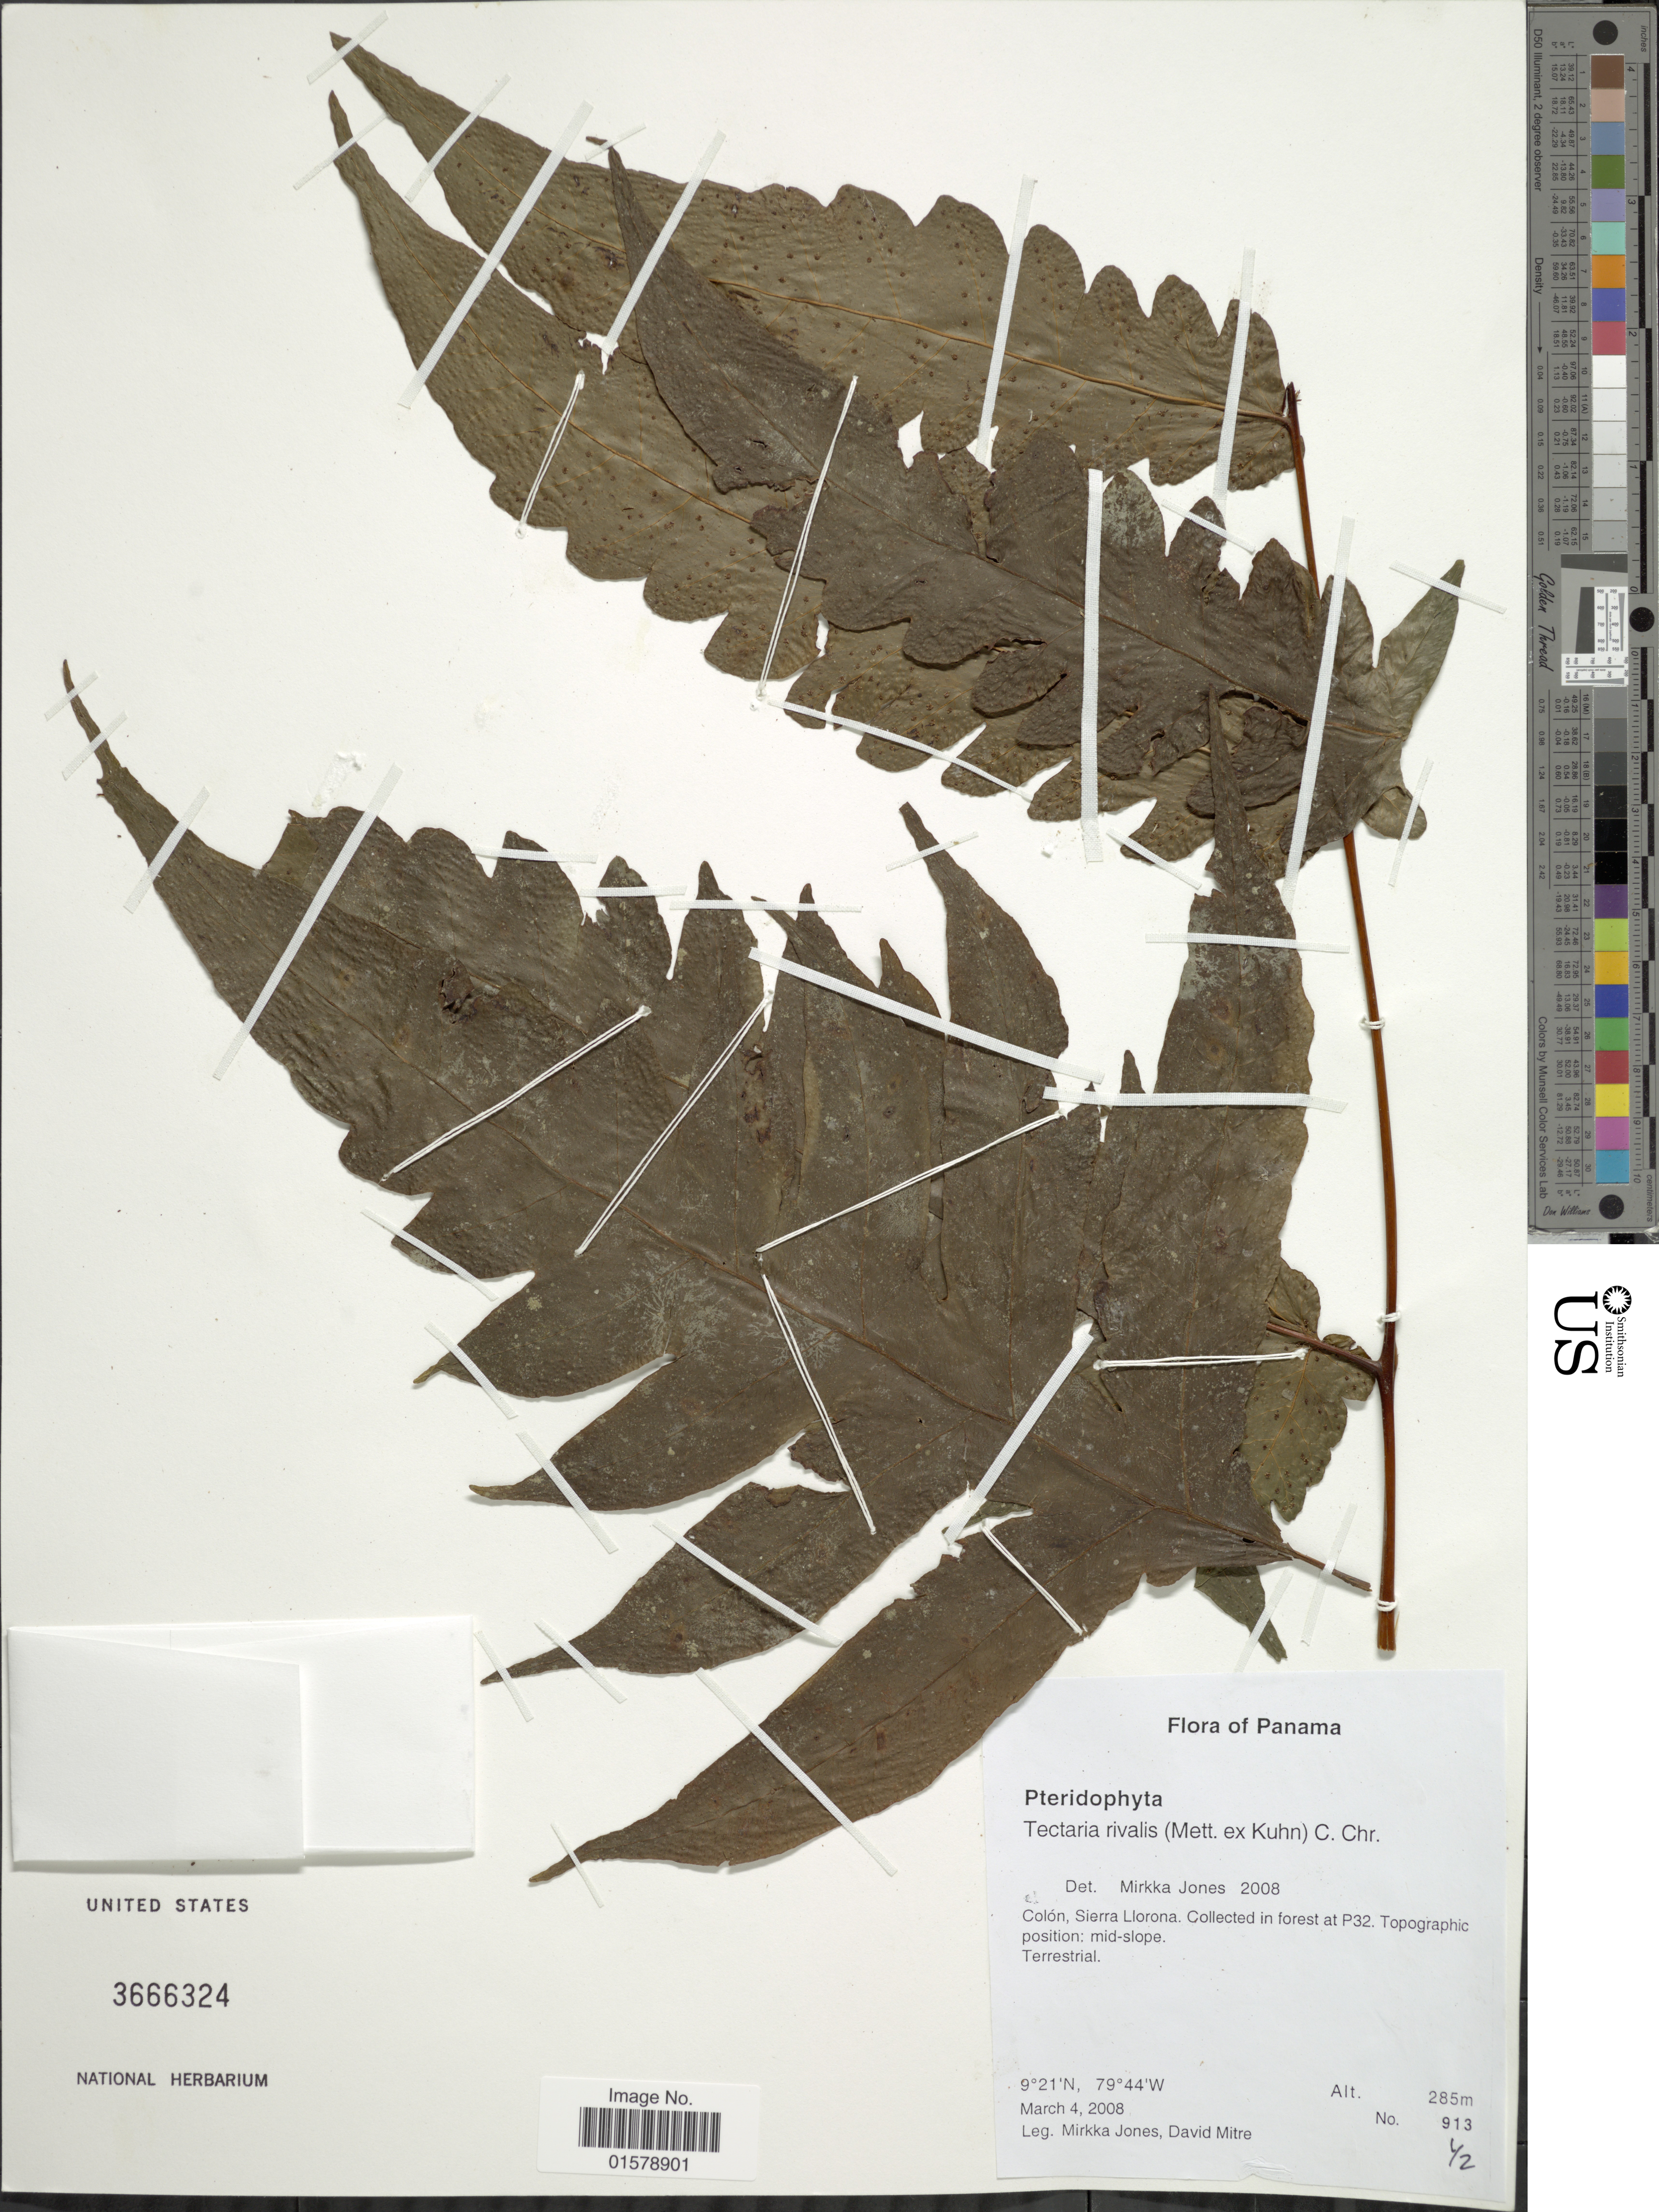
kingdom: Plantae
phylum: Tracheophyta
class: Polypodiopsida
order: Polypodiales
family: Tectariaceae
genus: Tectaria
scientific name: Tectaria rivalis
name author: (Mett. ex Kuhn) C. Chr.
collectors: M. Jones & D. Mitre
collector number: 913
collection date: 2008-03-04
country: Panama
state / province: Colón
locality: Sierra Llorona, Collected in forest at P32, mid slope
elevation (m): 285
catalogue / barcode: US 3666324